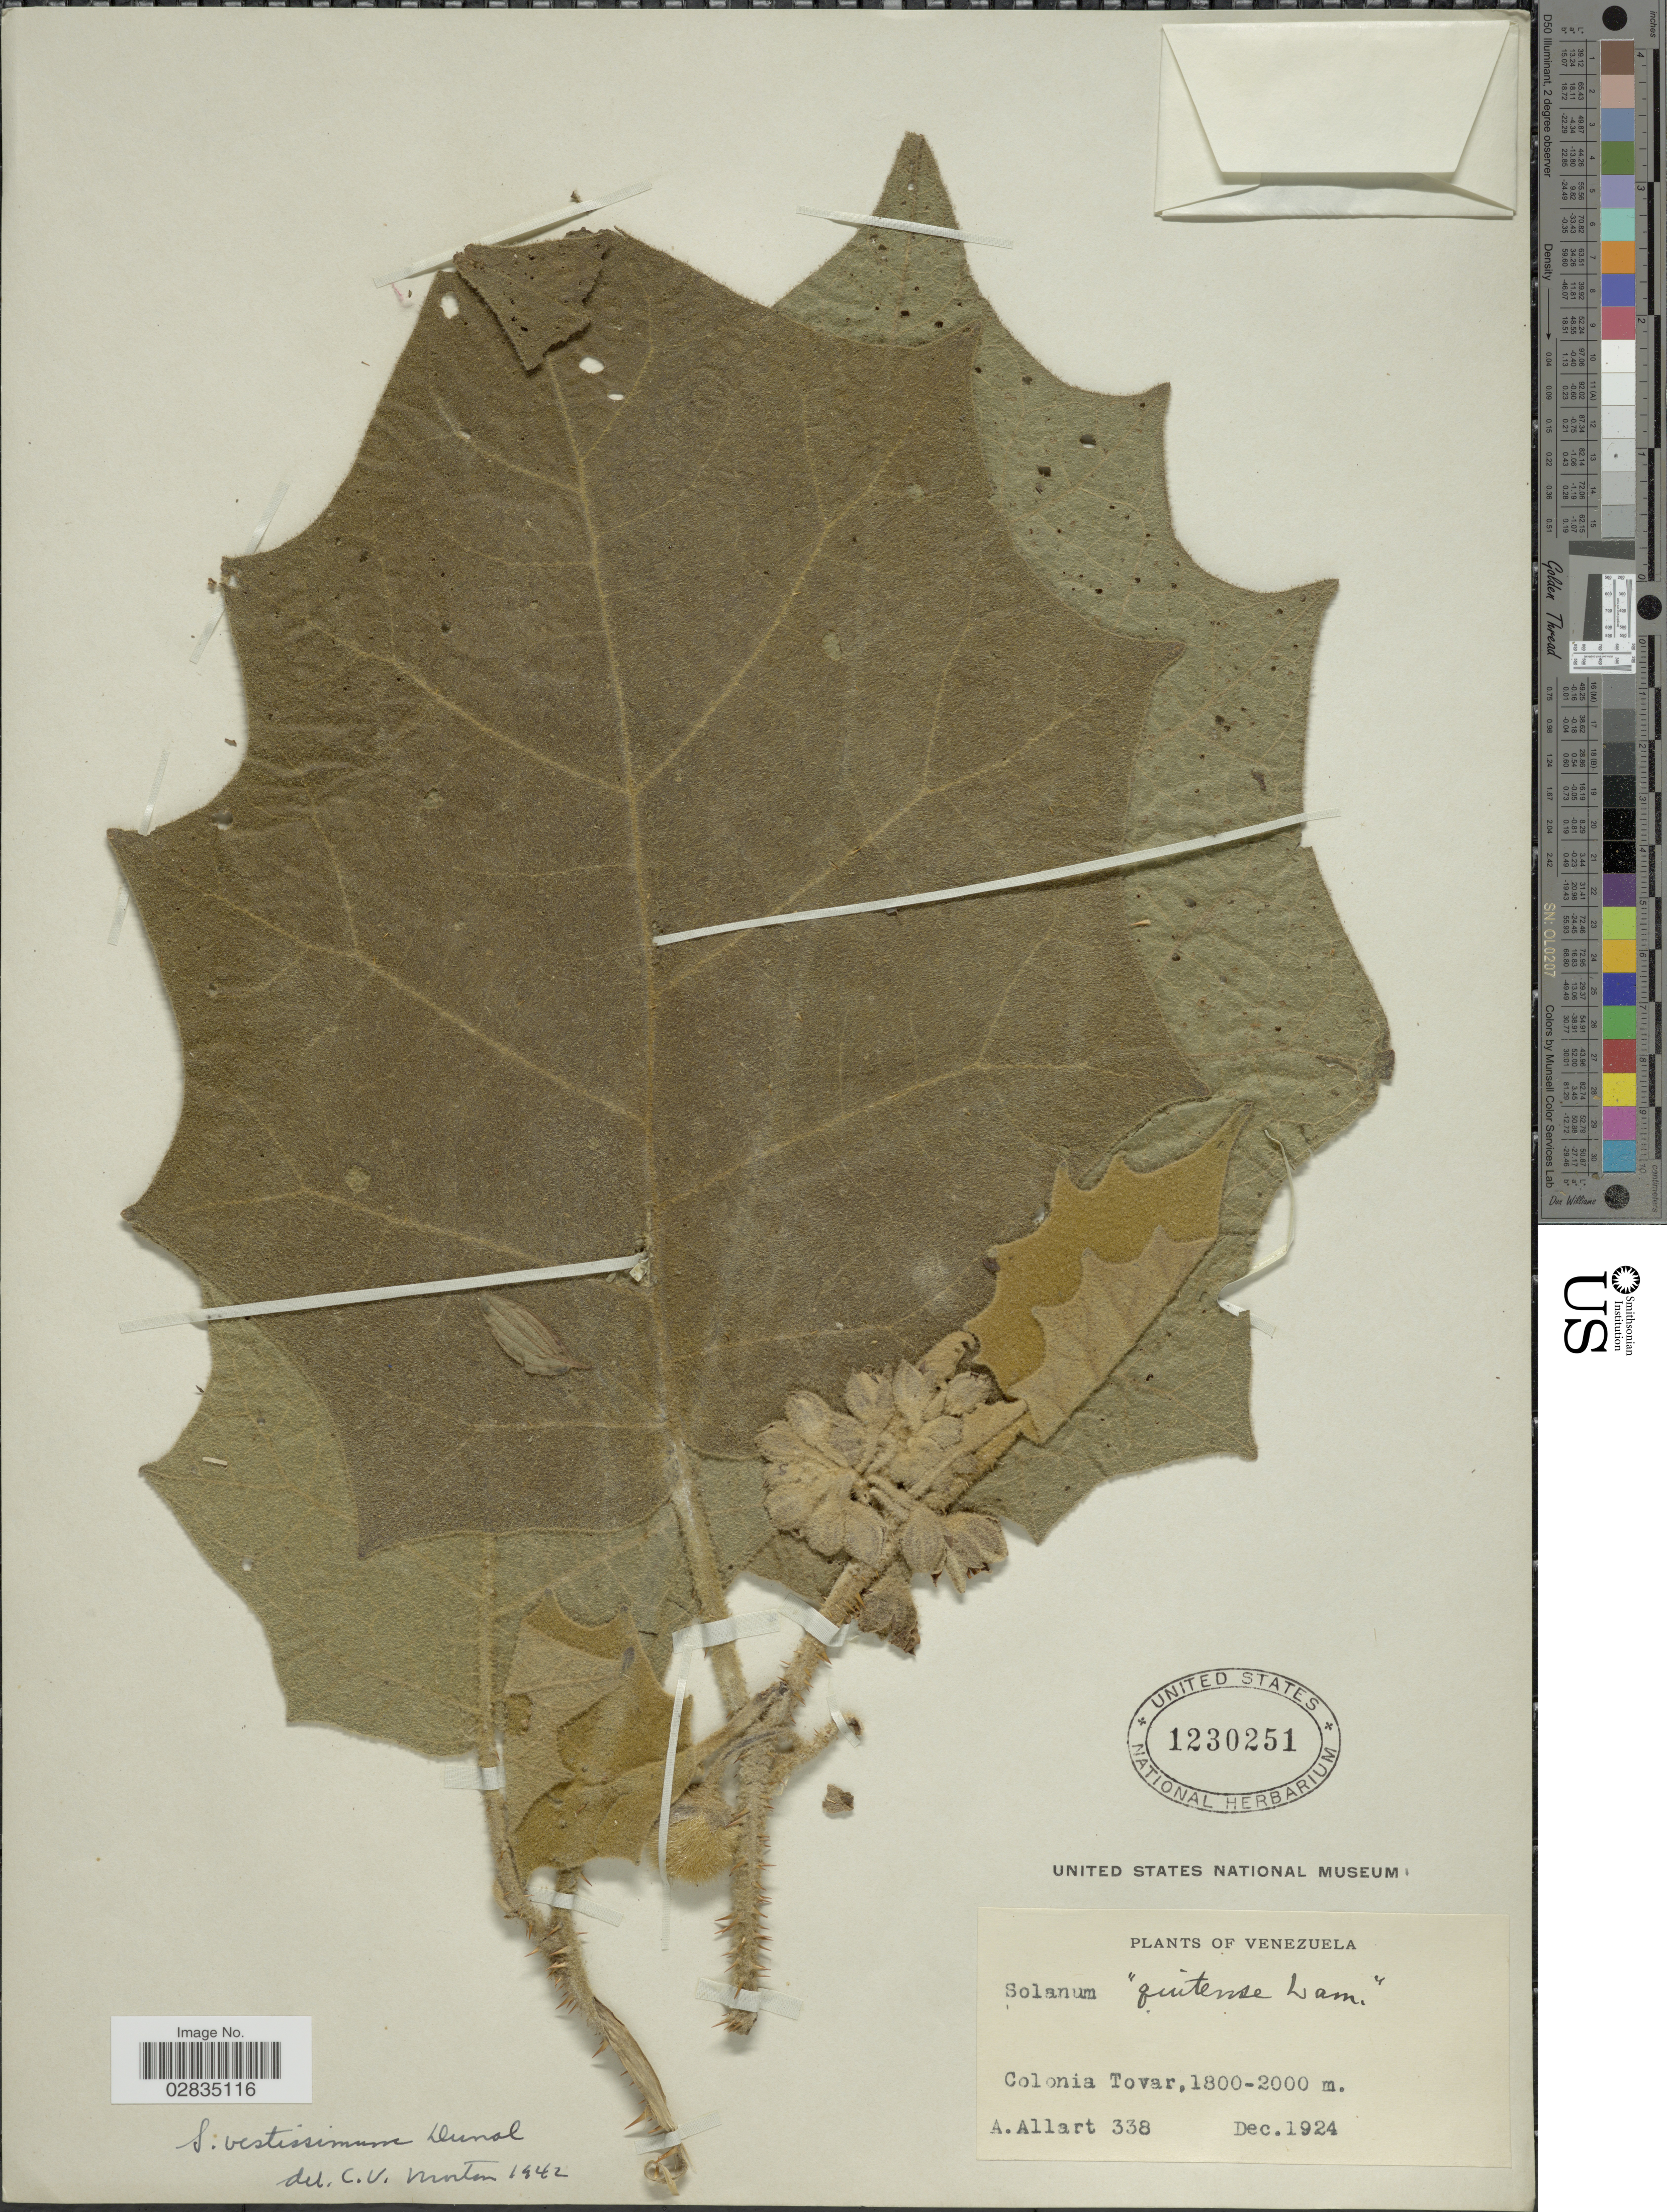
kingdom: Plantae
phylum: Tracheophyta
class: Magnoliopsida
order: Solanales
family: Solanaceae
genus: Solanum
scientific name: Solanum vestissimum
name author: Dunal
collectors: A. Allart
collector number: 338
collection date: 1924-12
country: Venezuela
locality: Colonia Tovar.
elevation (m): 1800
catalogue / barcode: US 1230251